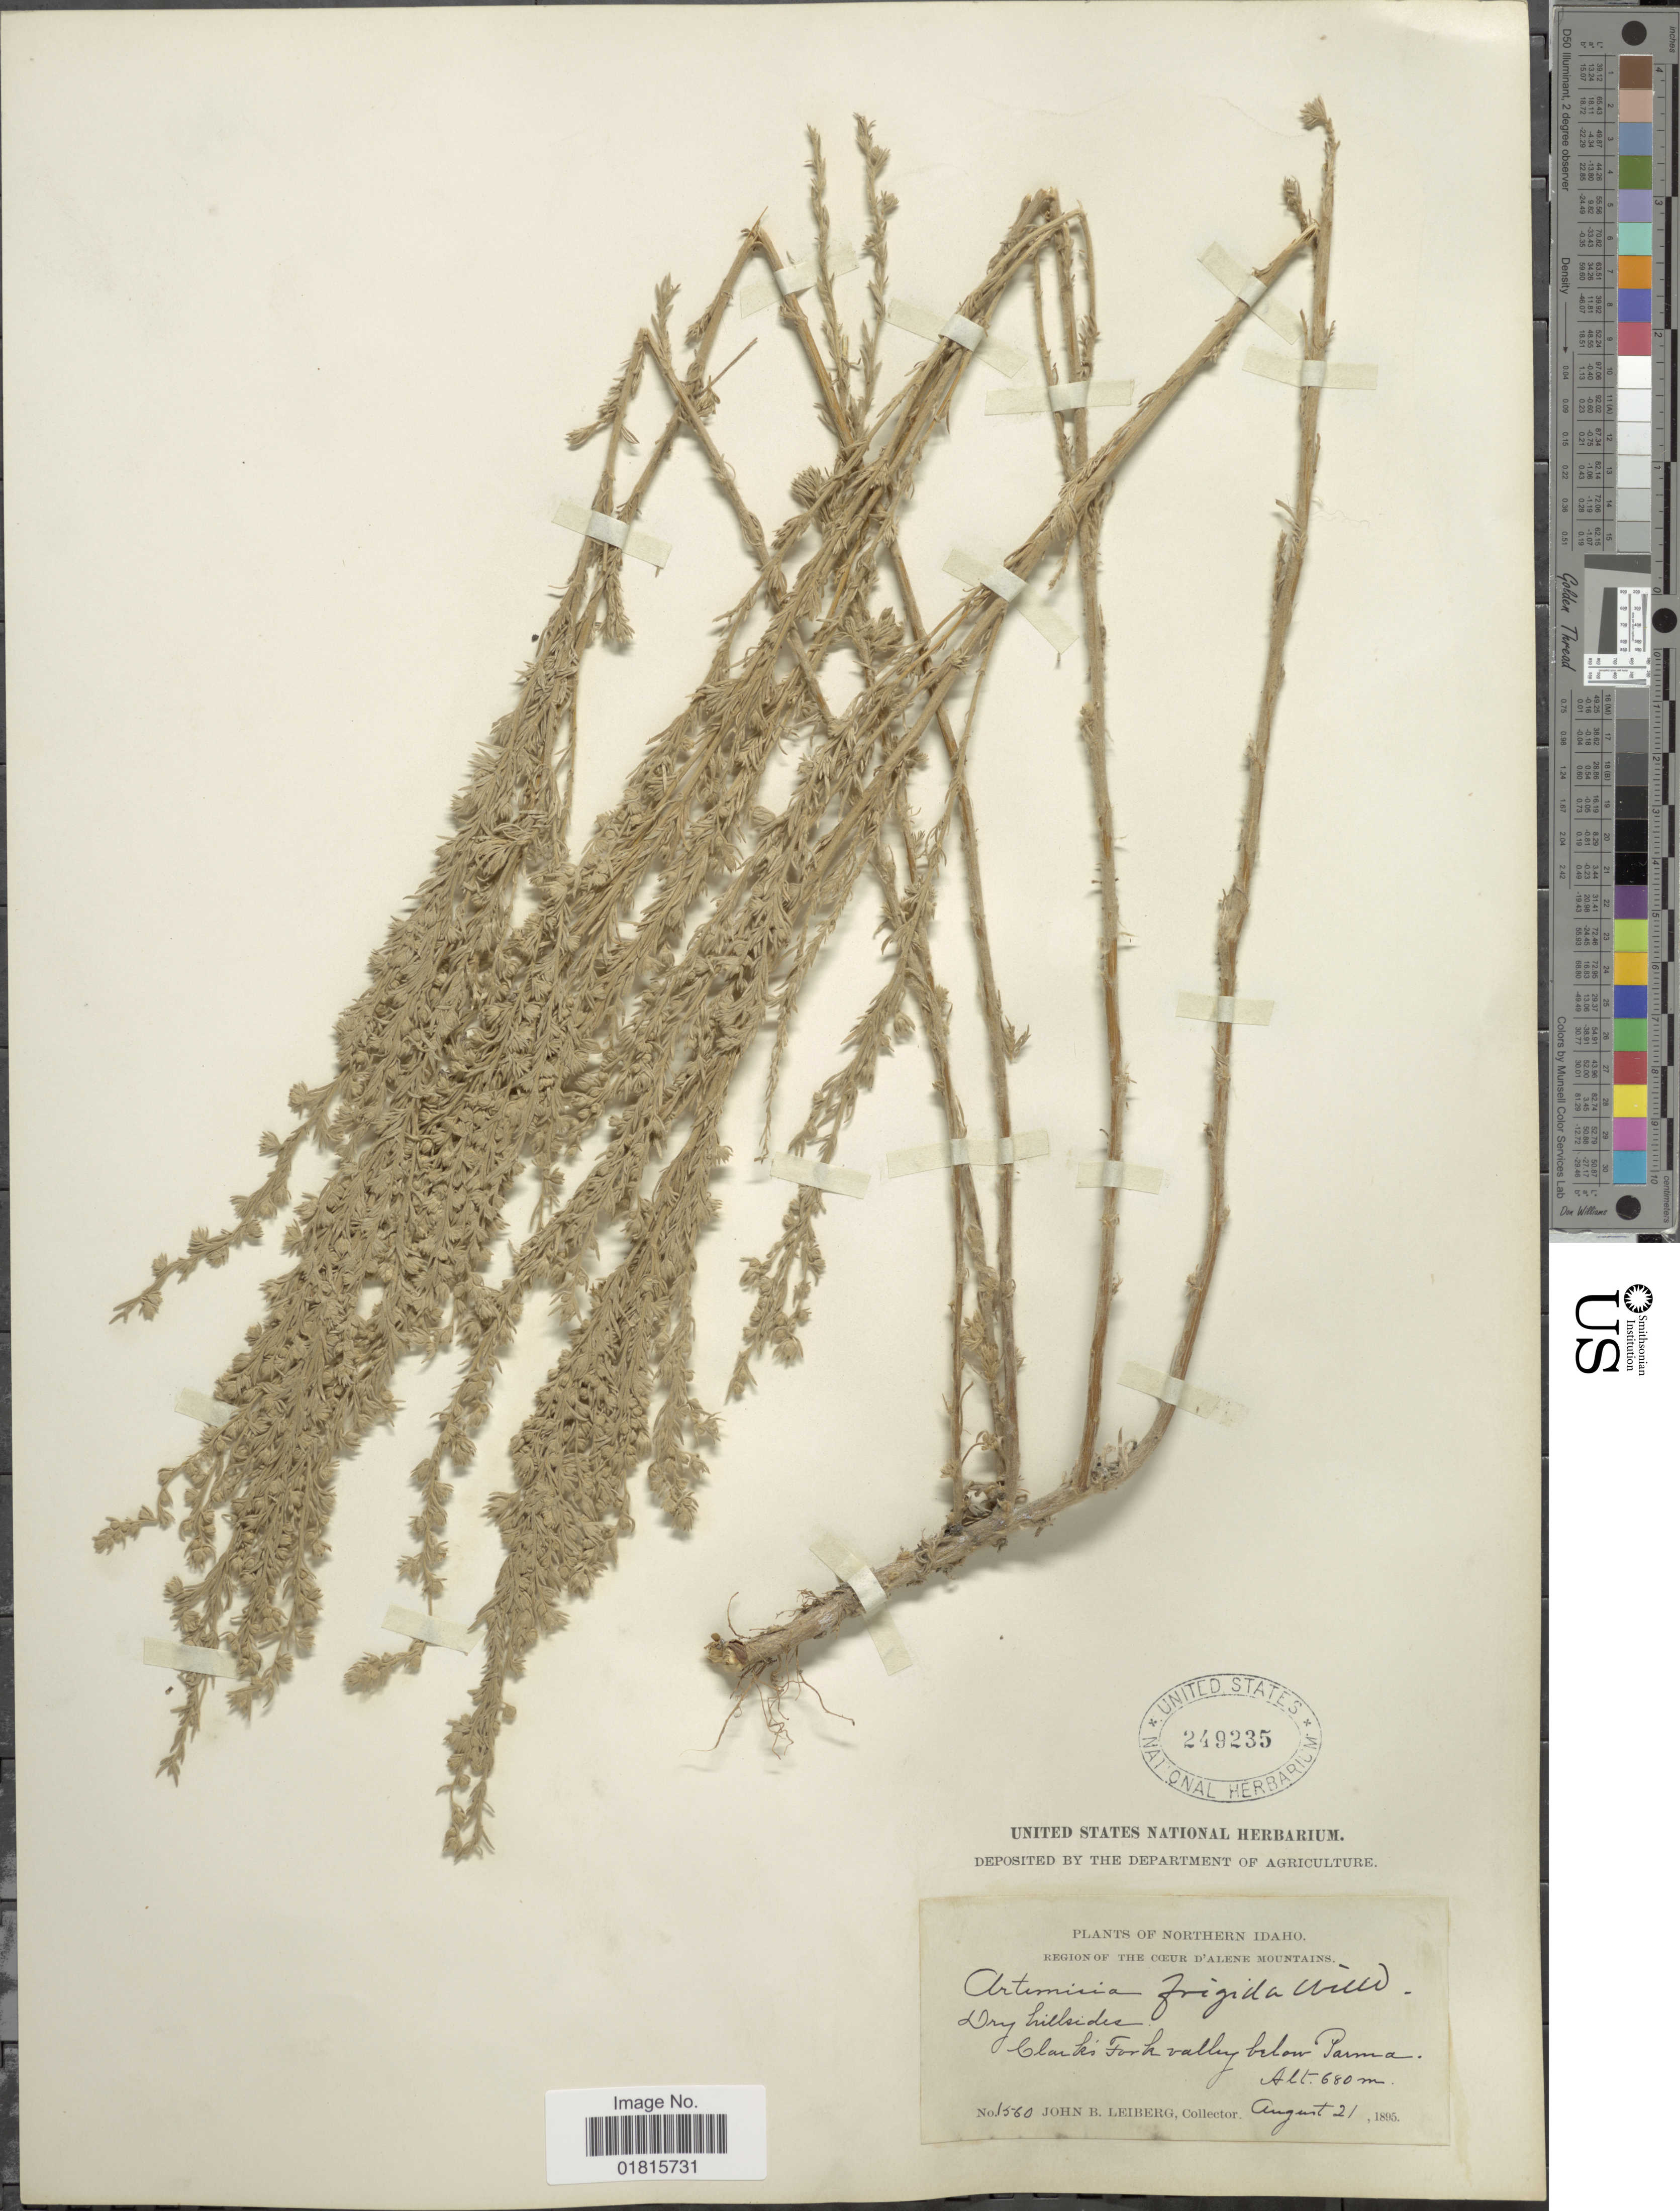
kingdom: Plantae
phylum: Tracheophyta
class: Magnoliopsida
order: Asterales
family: Asteraceae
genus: Artemisia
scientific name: Artemisia frigida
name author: Willd.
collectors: J. B. Leiberg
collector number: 1560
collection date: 1895-08-21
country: United States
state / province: Idaho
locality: Northern Idaho, Region of The Coeur D' Alene Mountains, dry hillsides, Clark's Fork valley below Parma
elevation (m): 680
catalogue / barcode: US 249235